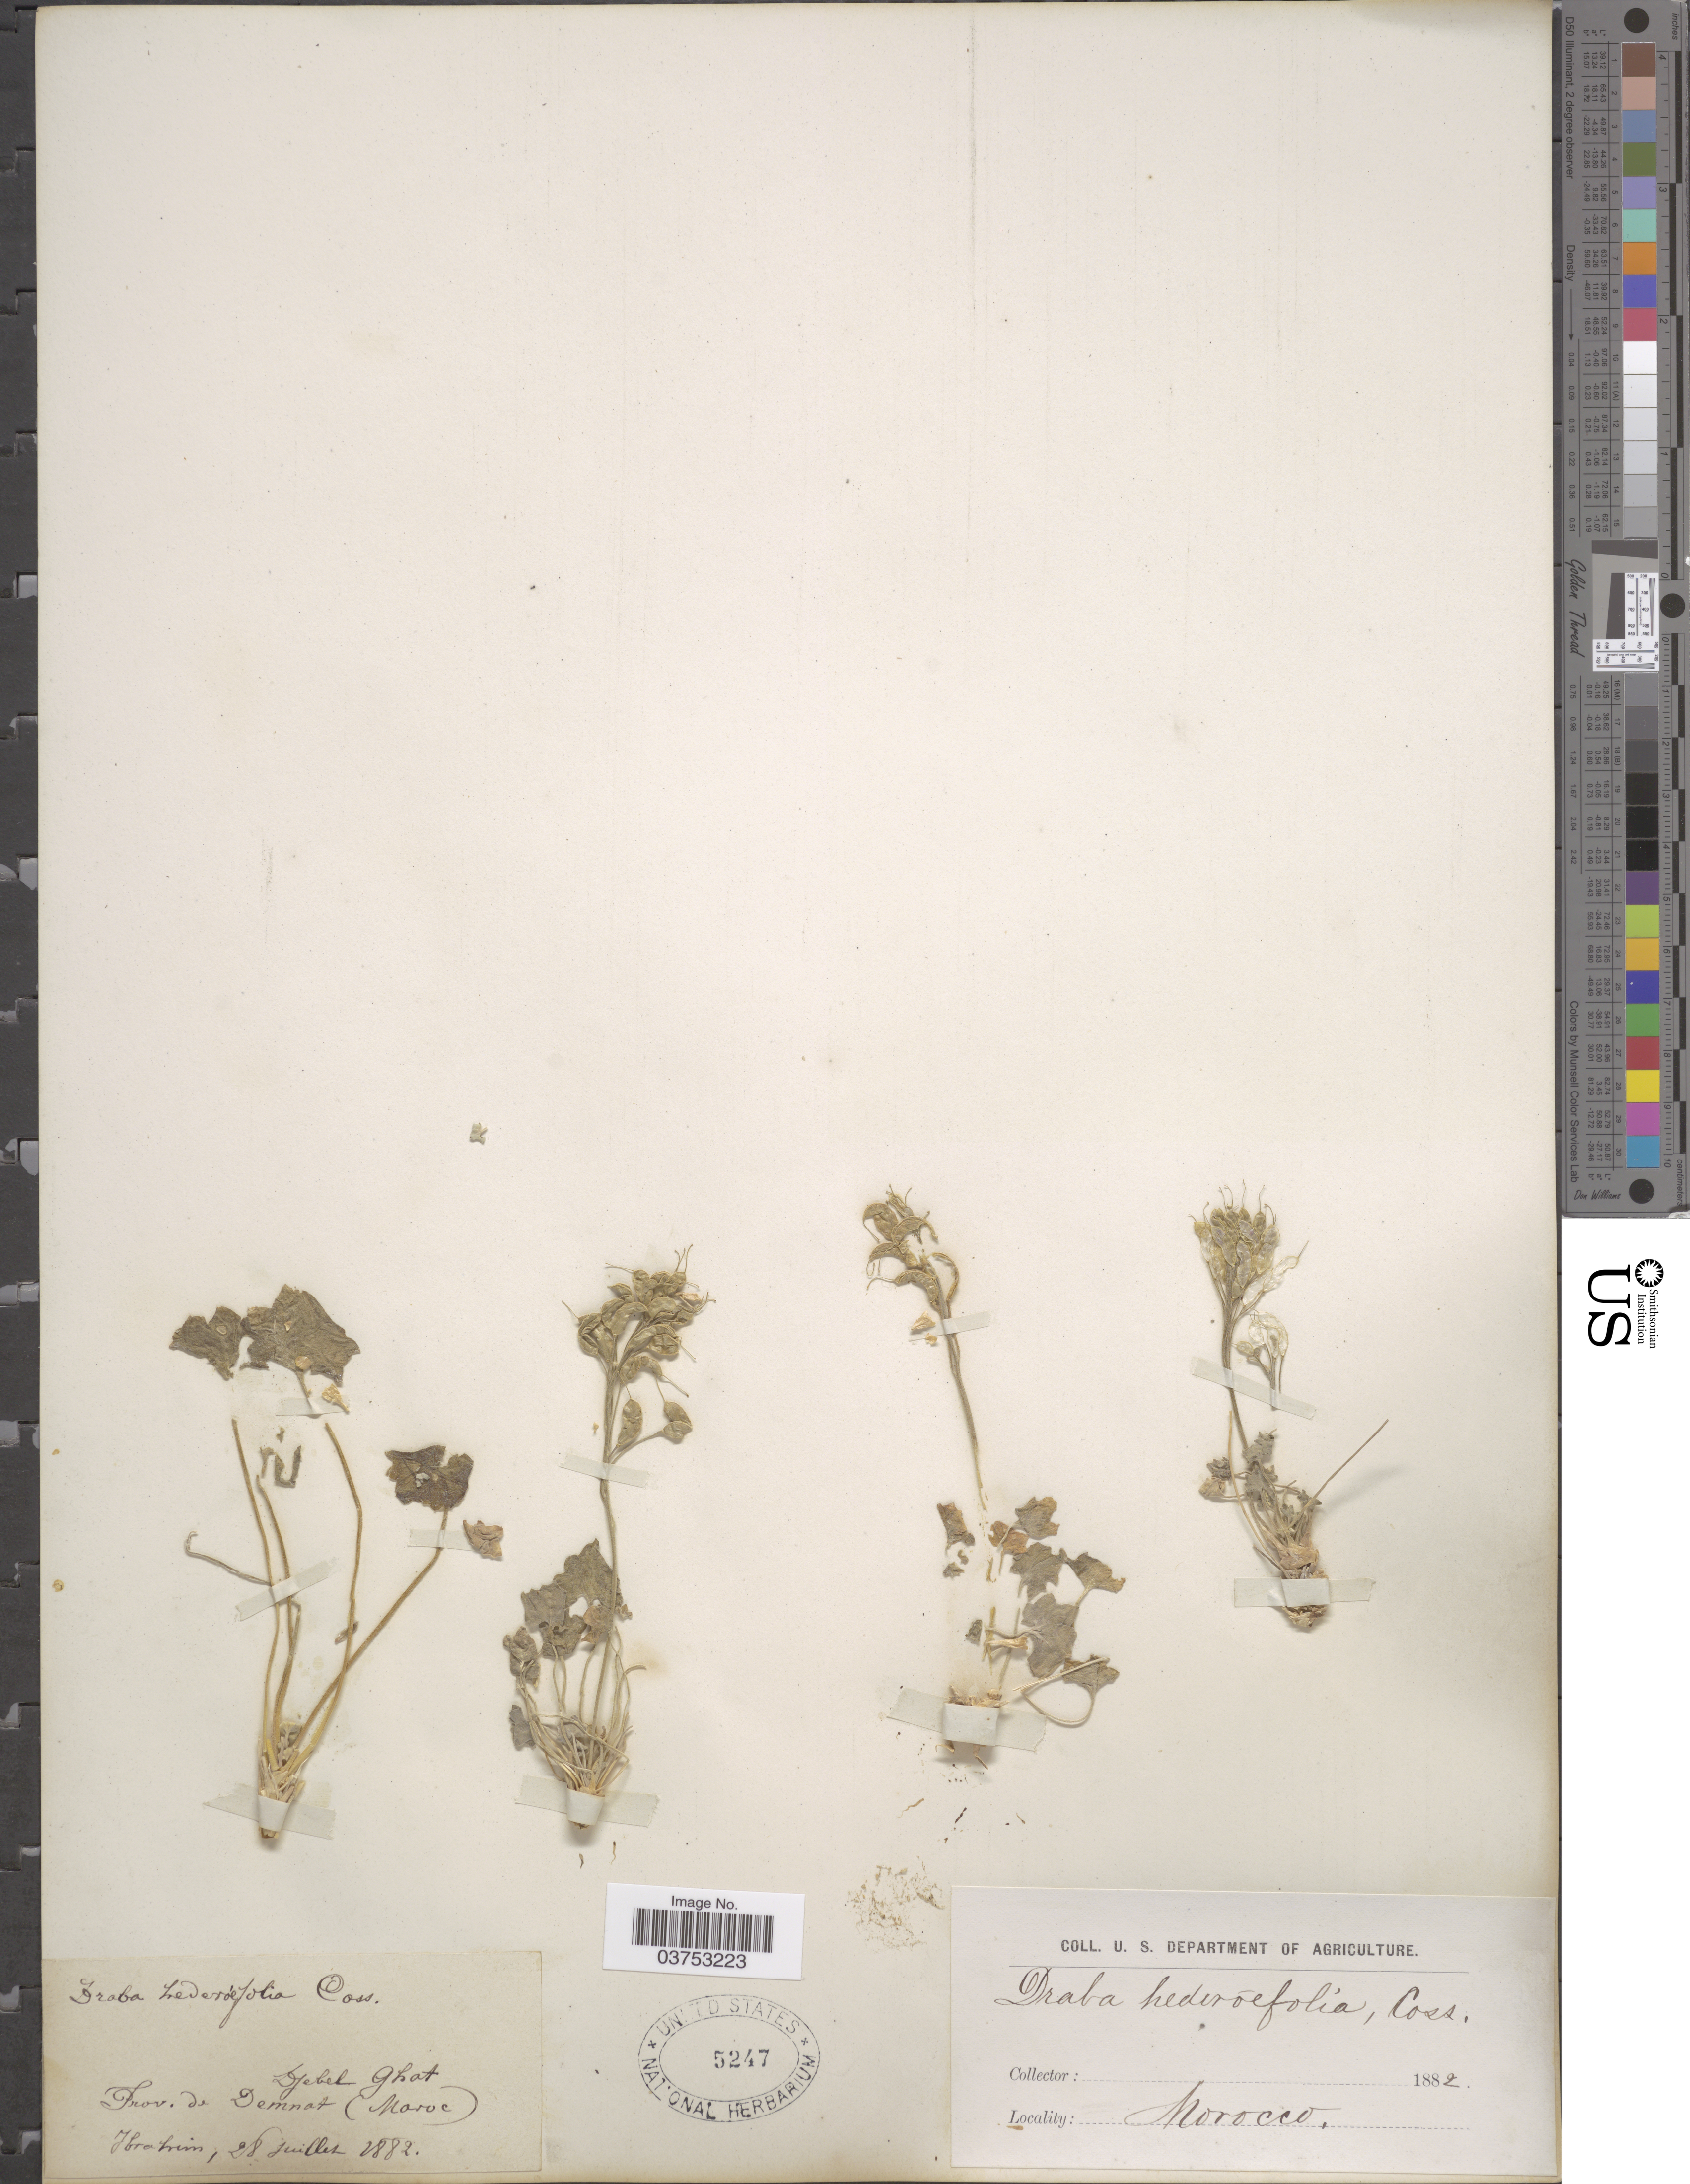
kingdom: Plantae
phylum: Tracheophyta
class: Magnoliopsida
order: Brassicales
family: Brassicaceae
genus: Draba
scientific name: Draba hederifolia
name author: Coss.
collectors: -. Ibrahim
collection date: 1882-07-28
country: Morocco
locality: Djebel Ghat. Prov. de Demnat.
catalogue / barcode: US 5247